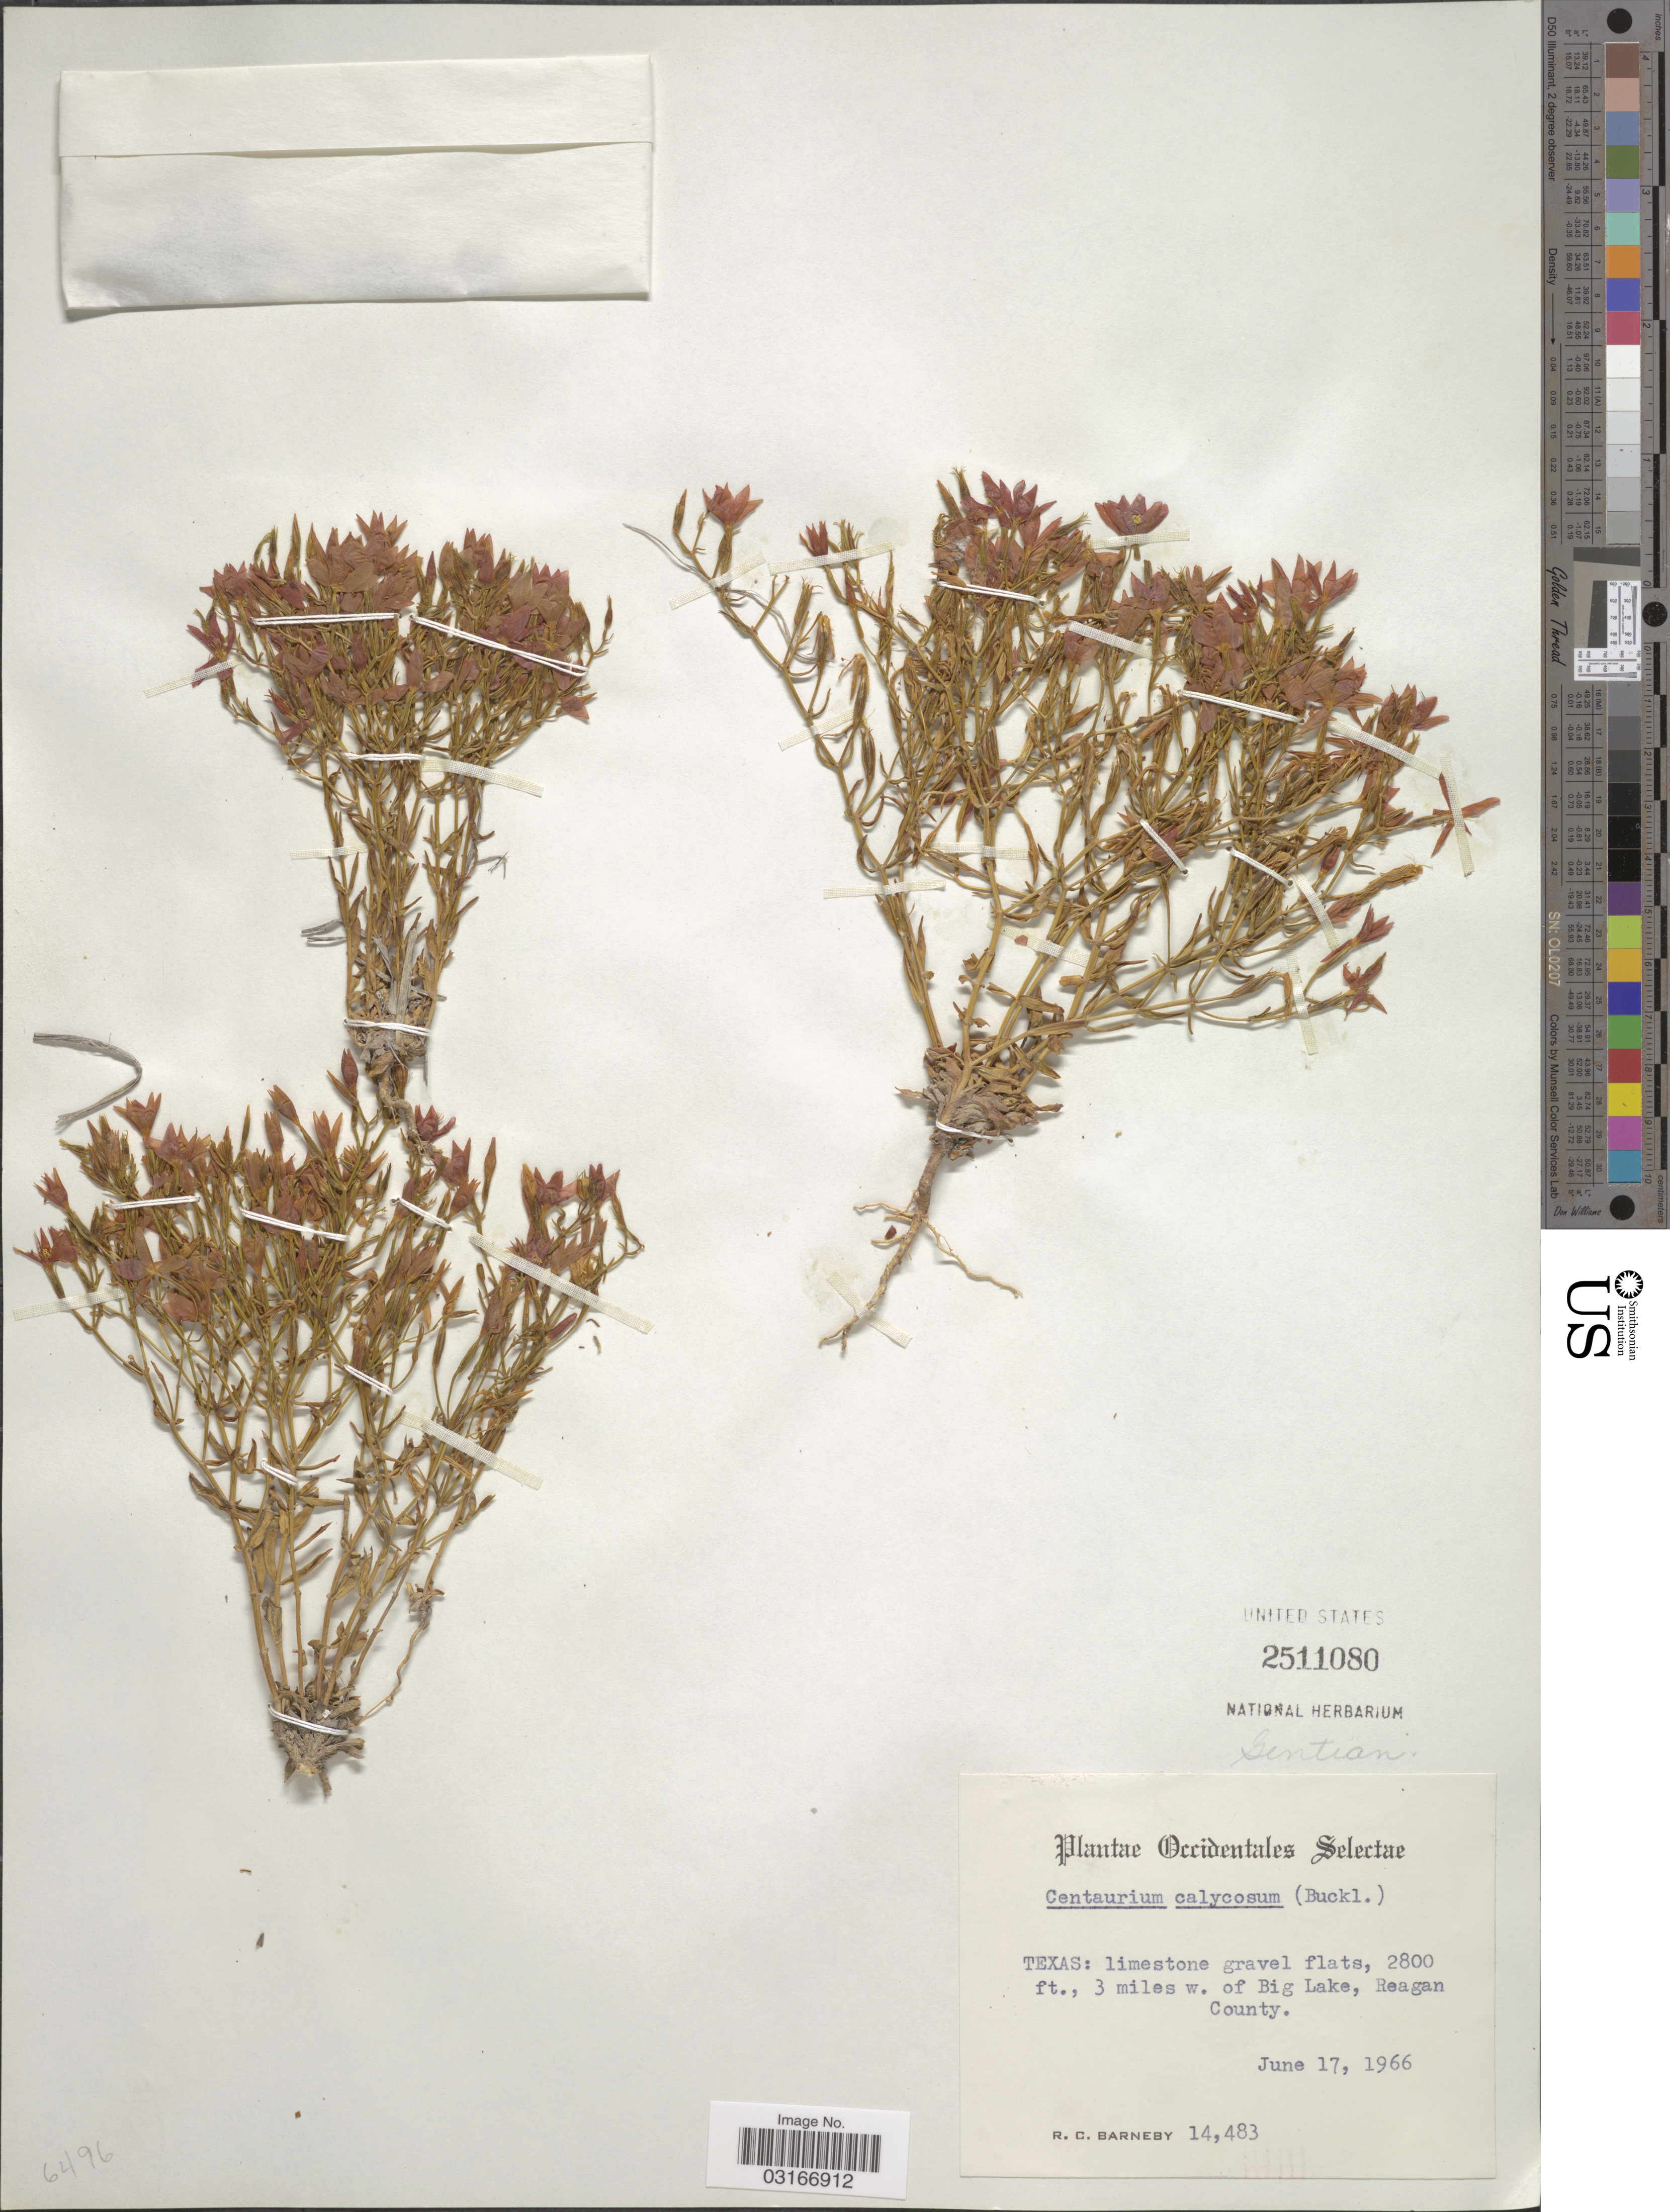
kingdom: Plantae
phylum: Tracheophyta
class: Magnoliopsida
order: Gentianales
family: Gentianaceae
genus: Centaurium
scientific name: Centaurium calycosum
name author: (Buckley) Buckley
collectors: R. C. Barneby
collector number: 14483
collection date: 1966-06-17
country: United States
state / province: Texas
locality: Occidentales Selectae, Limestone gravel flats, 3 miles w. of Big Lake, Reagan County.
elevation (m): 853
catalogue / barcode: US 2511080